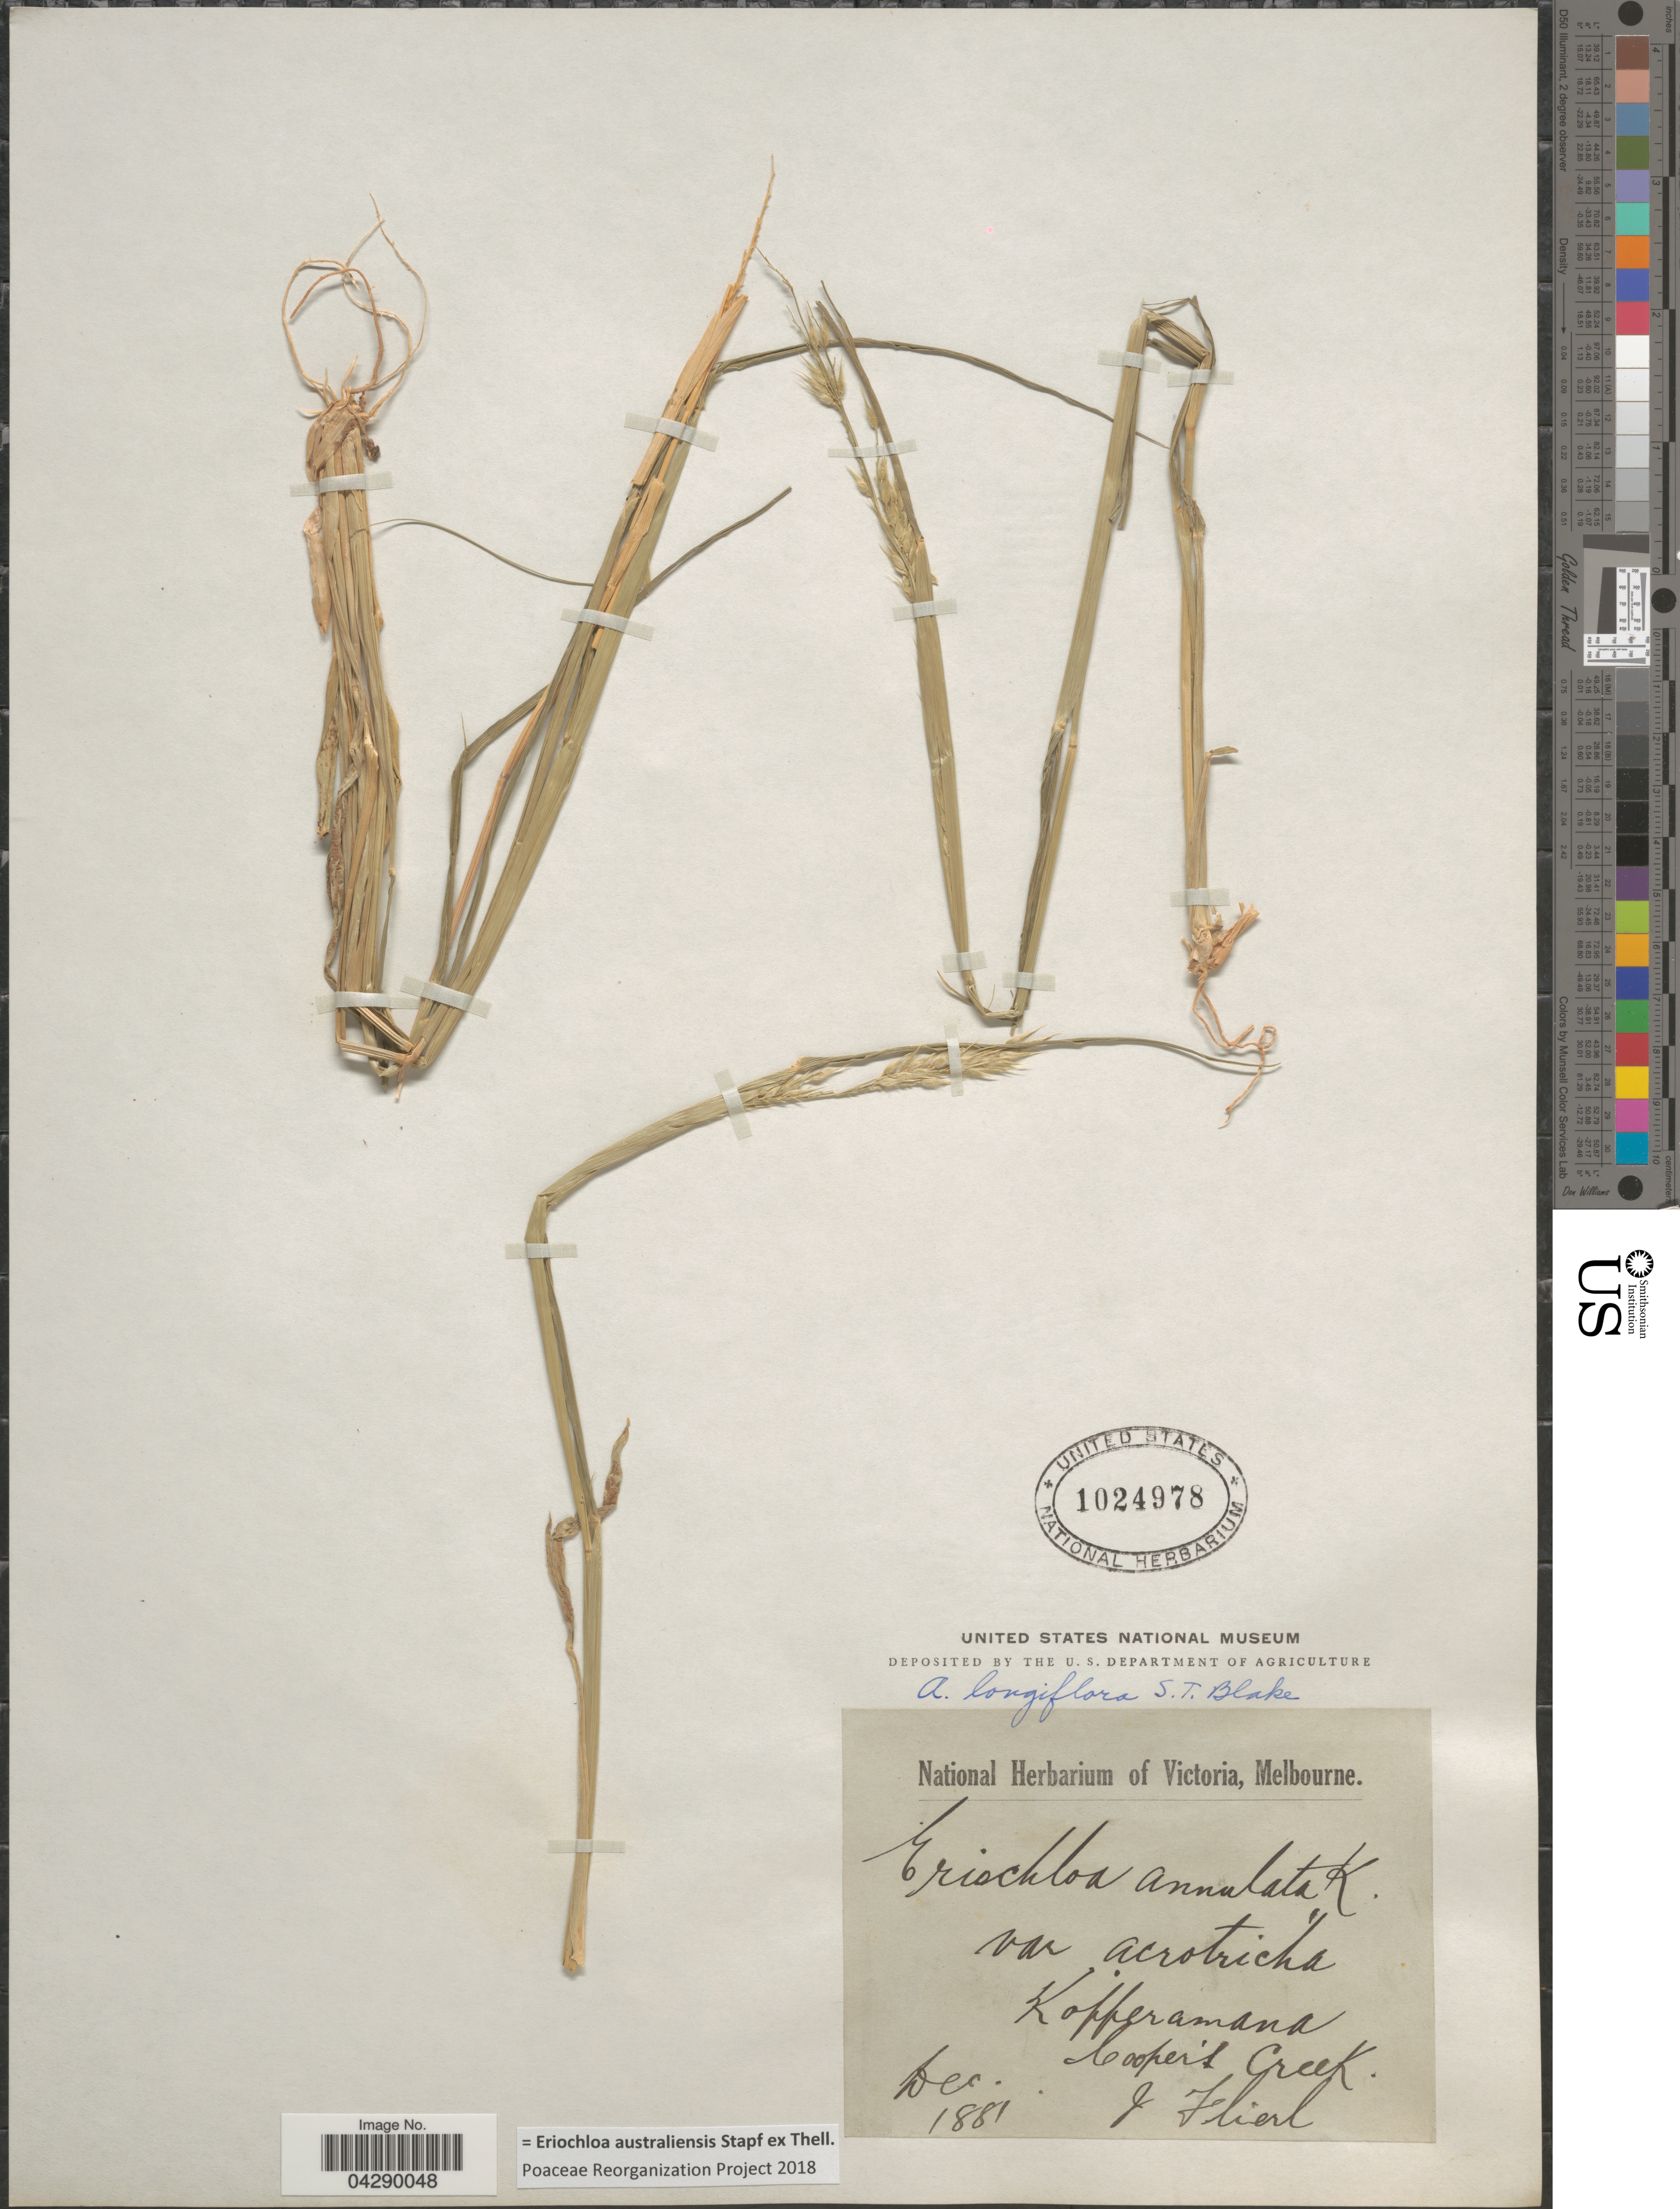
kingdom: Plantae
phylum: Tracheophyta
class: Liliopsida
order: Poales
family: Poaceae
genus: Eriochloa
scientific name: Eriochloa australiensis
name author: Thellung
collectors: J. Flierl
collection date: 1881-12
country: Australia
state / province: South Australia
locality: Kopperamana Cooper's Creek.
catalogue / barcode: US 1024978